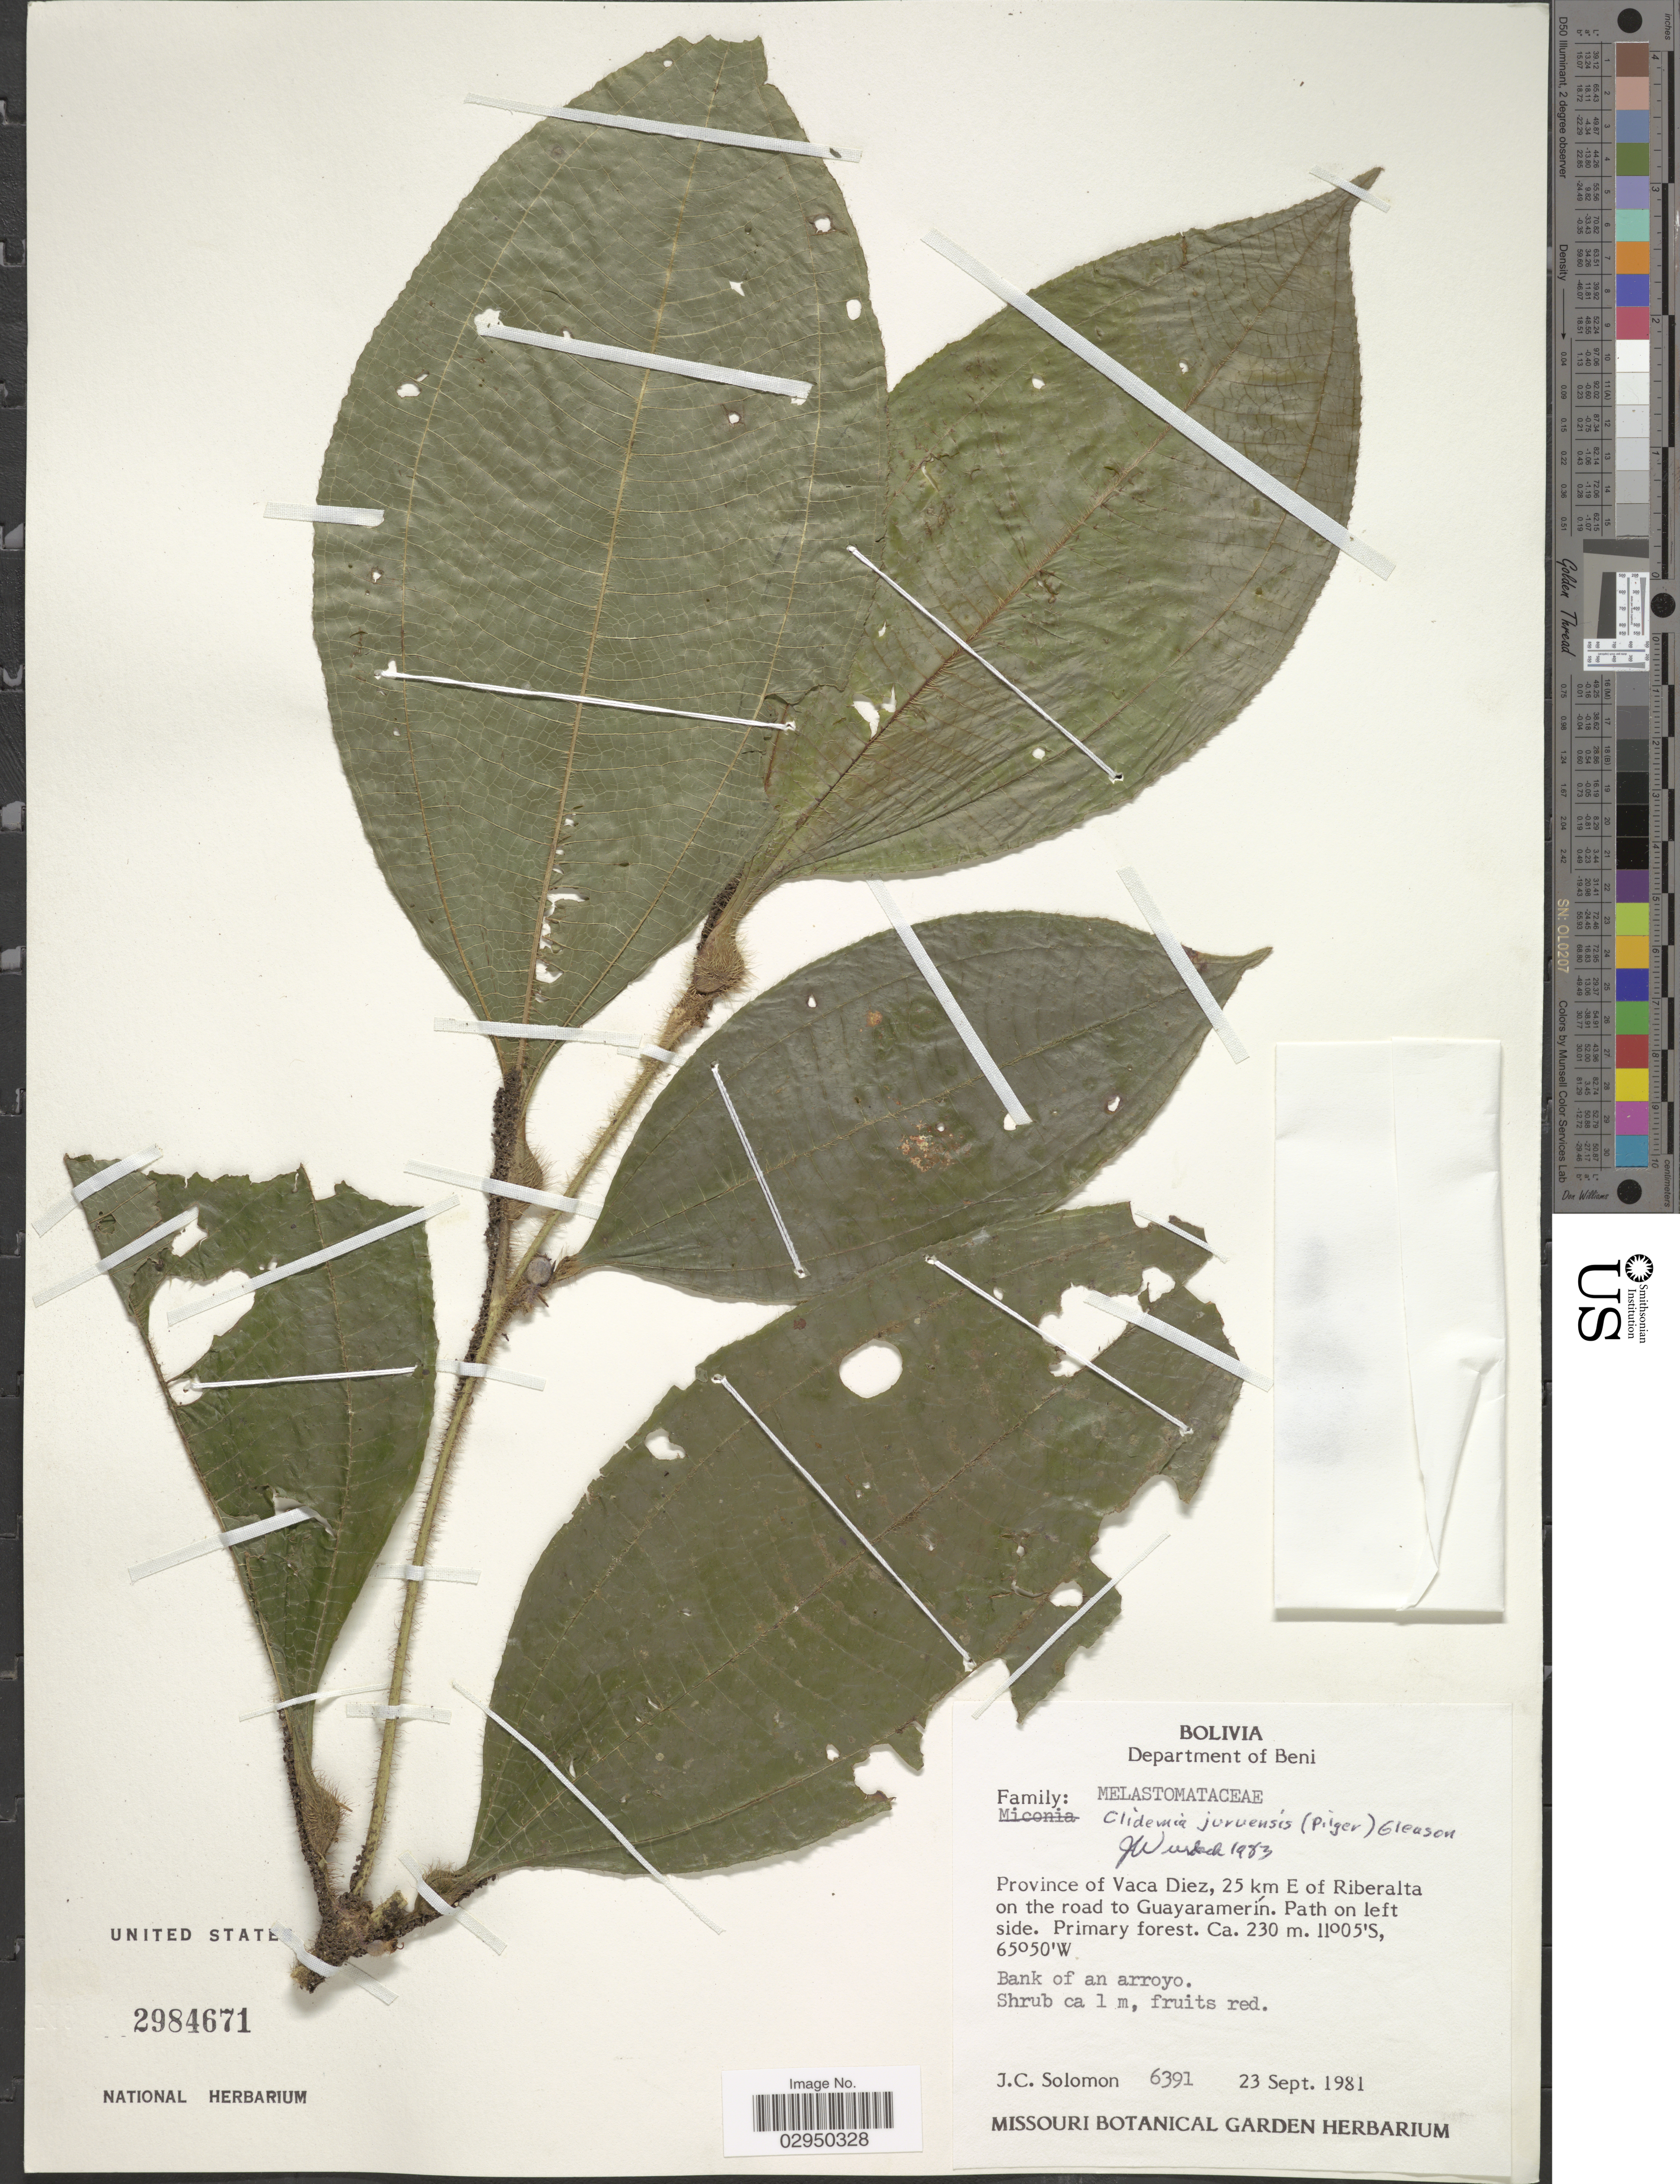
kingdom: Plantae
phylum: Tracheophyta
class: Magnoliopsida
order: Myrtales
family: Melastomataceae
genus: Clidemia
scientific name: Clidemia juruensis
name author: (Pilg.) Gleason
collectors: J. C. Solomon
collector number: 6391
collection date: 1981-09-23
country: Bolivia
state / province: Beni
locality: Department of Beni. Province of Vaca Diez, 25 km E of Riberalta on the road to Guayaramerín. Path on left side. Primary forest.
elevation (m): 230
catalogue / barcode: US 2984671